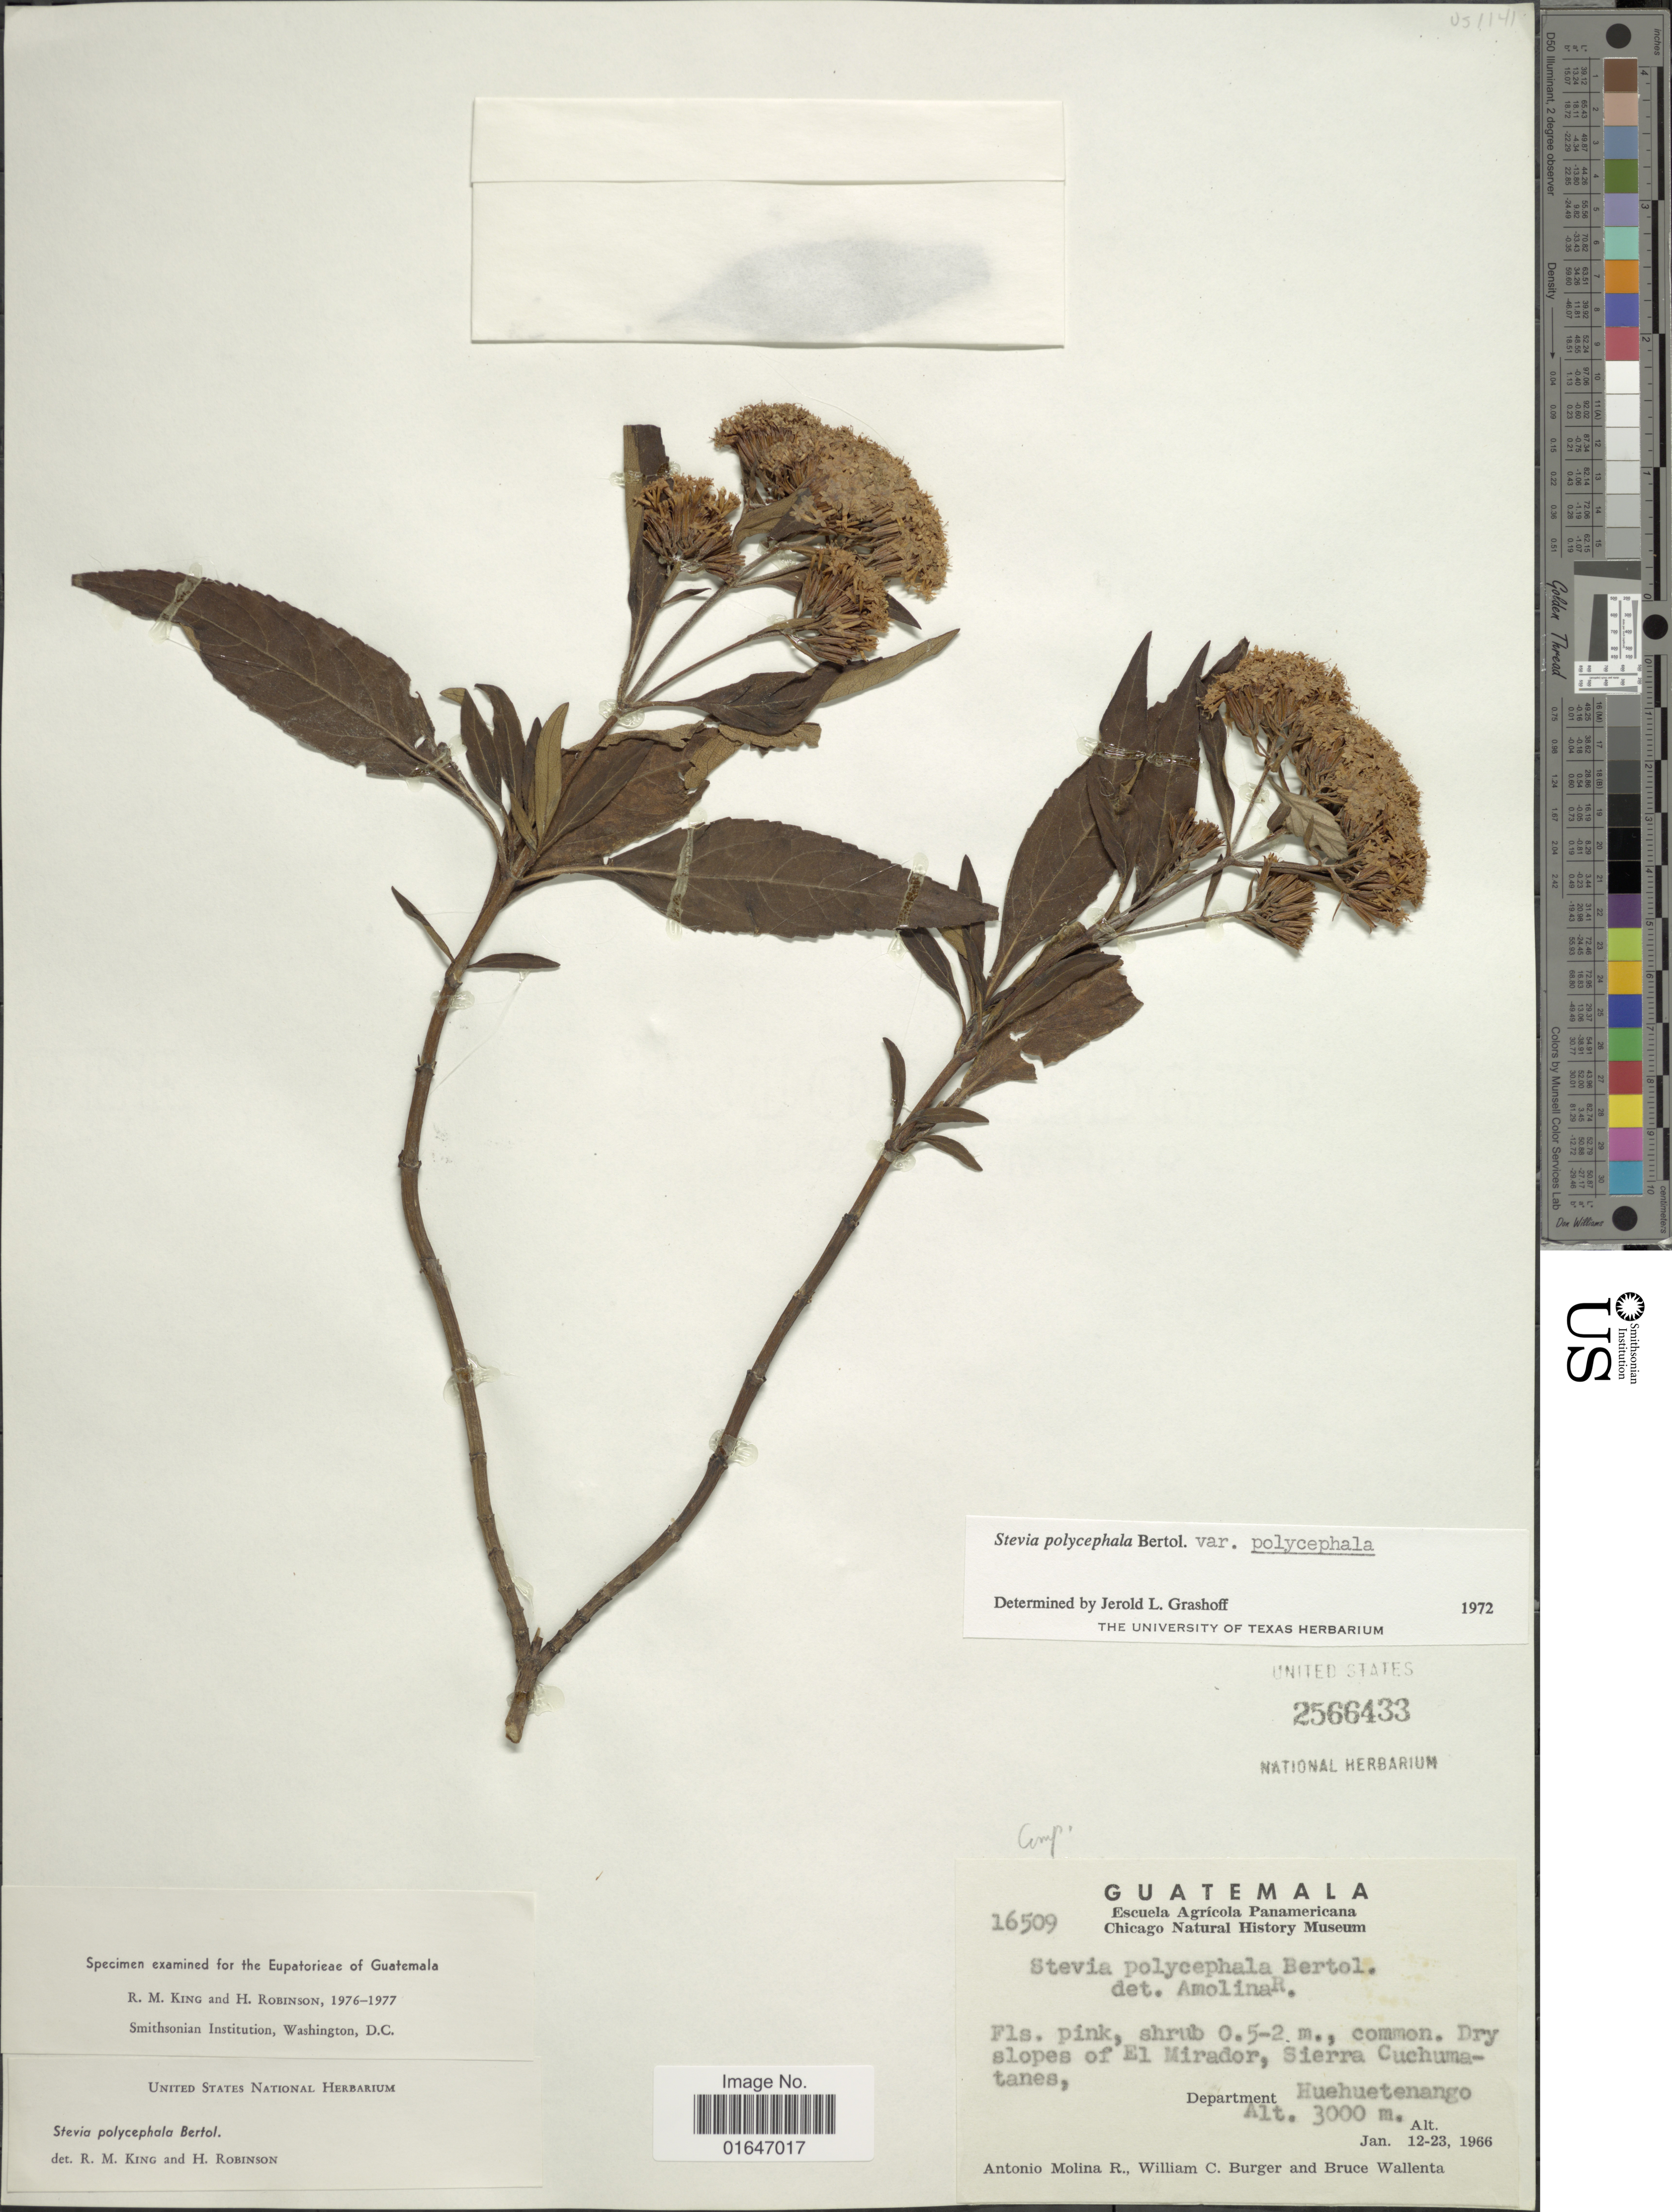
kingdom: Plantae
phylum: Tracheophyta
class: Magnoliopsida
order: Asterales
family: Asteraceae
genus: Stevia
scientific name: Stevia polycephala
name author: Bertoloni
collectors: A. Molina R., W. Burger & B. Wallenta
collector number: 16509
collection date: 1966-01-12/1966-01-23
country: Guatemala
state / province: Huehuetenango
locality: Dry slopes of El Mirador, Sierra Cuchumatanes.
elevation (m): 3000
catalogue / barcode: US 2566433